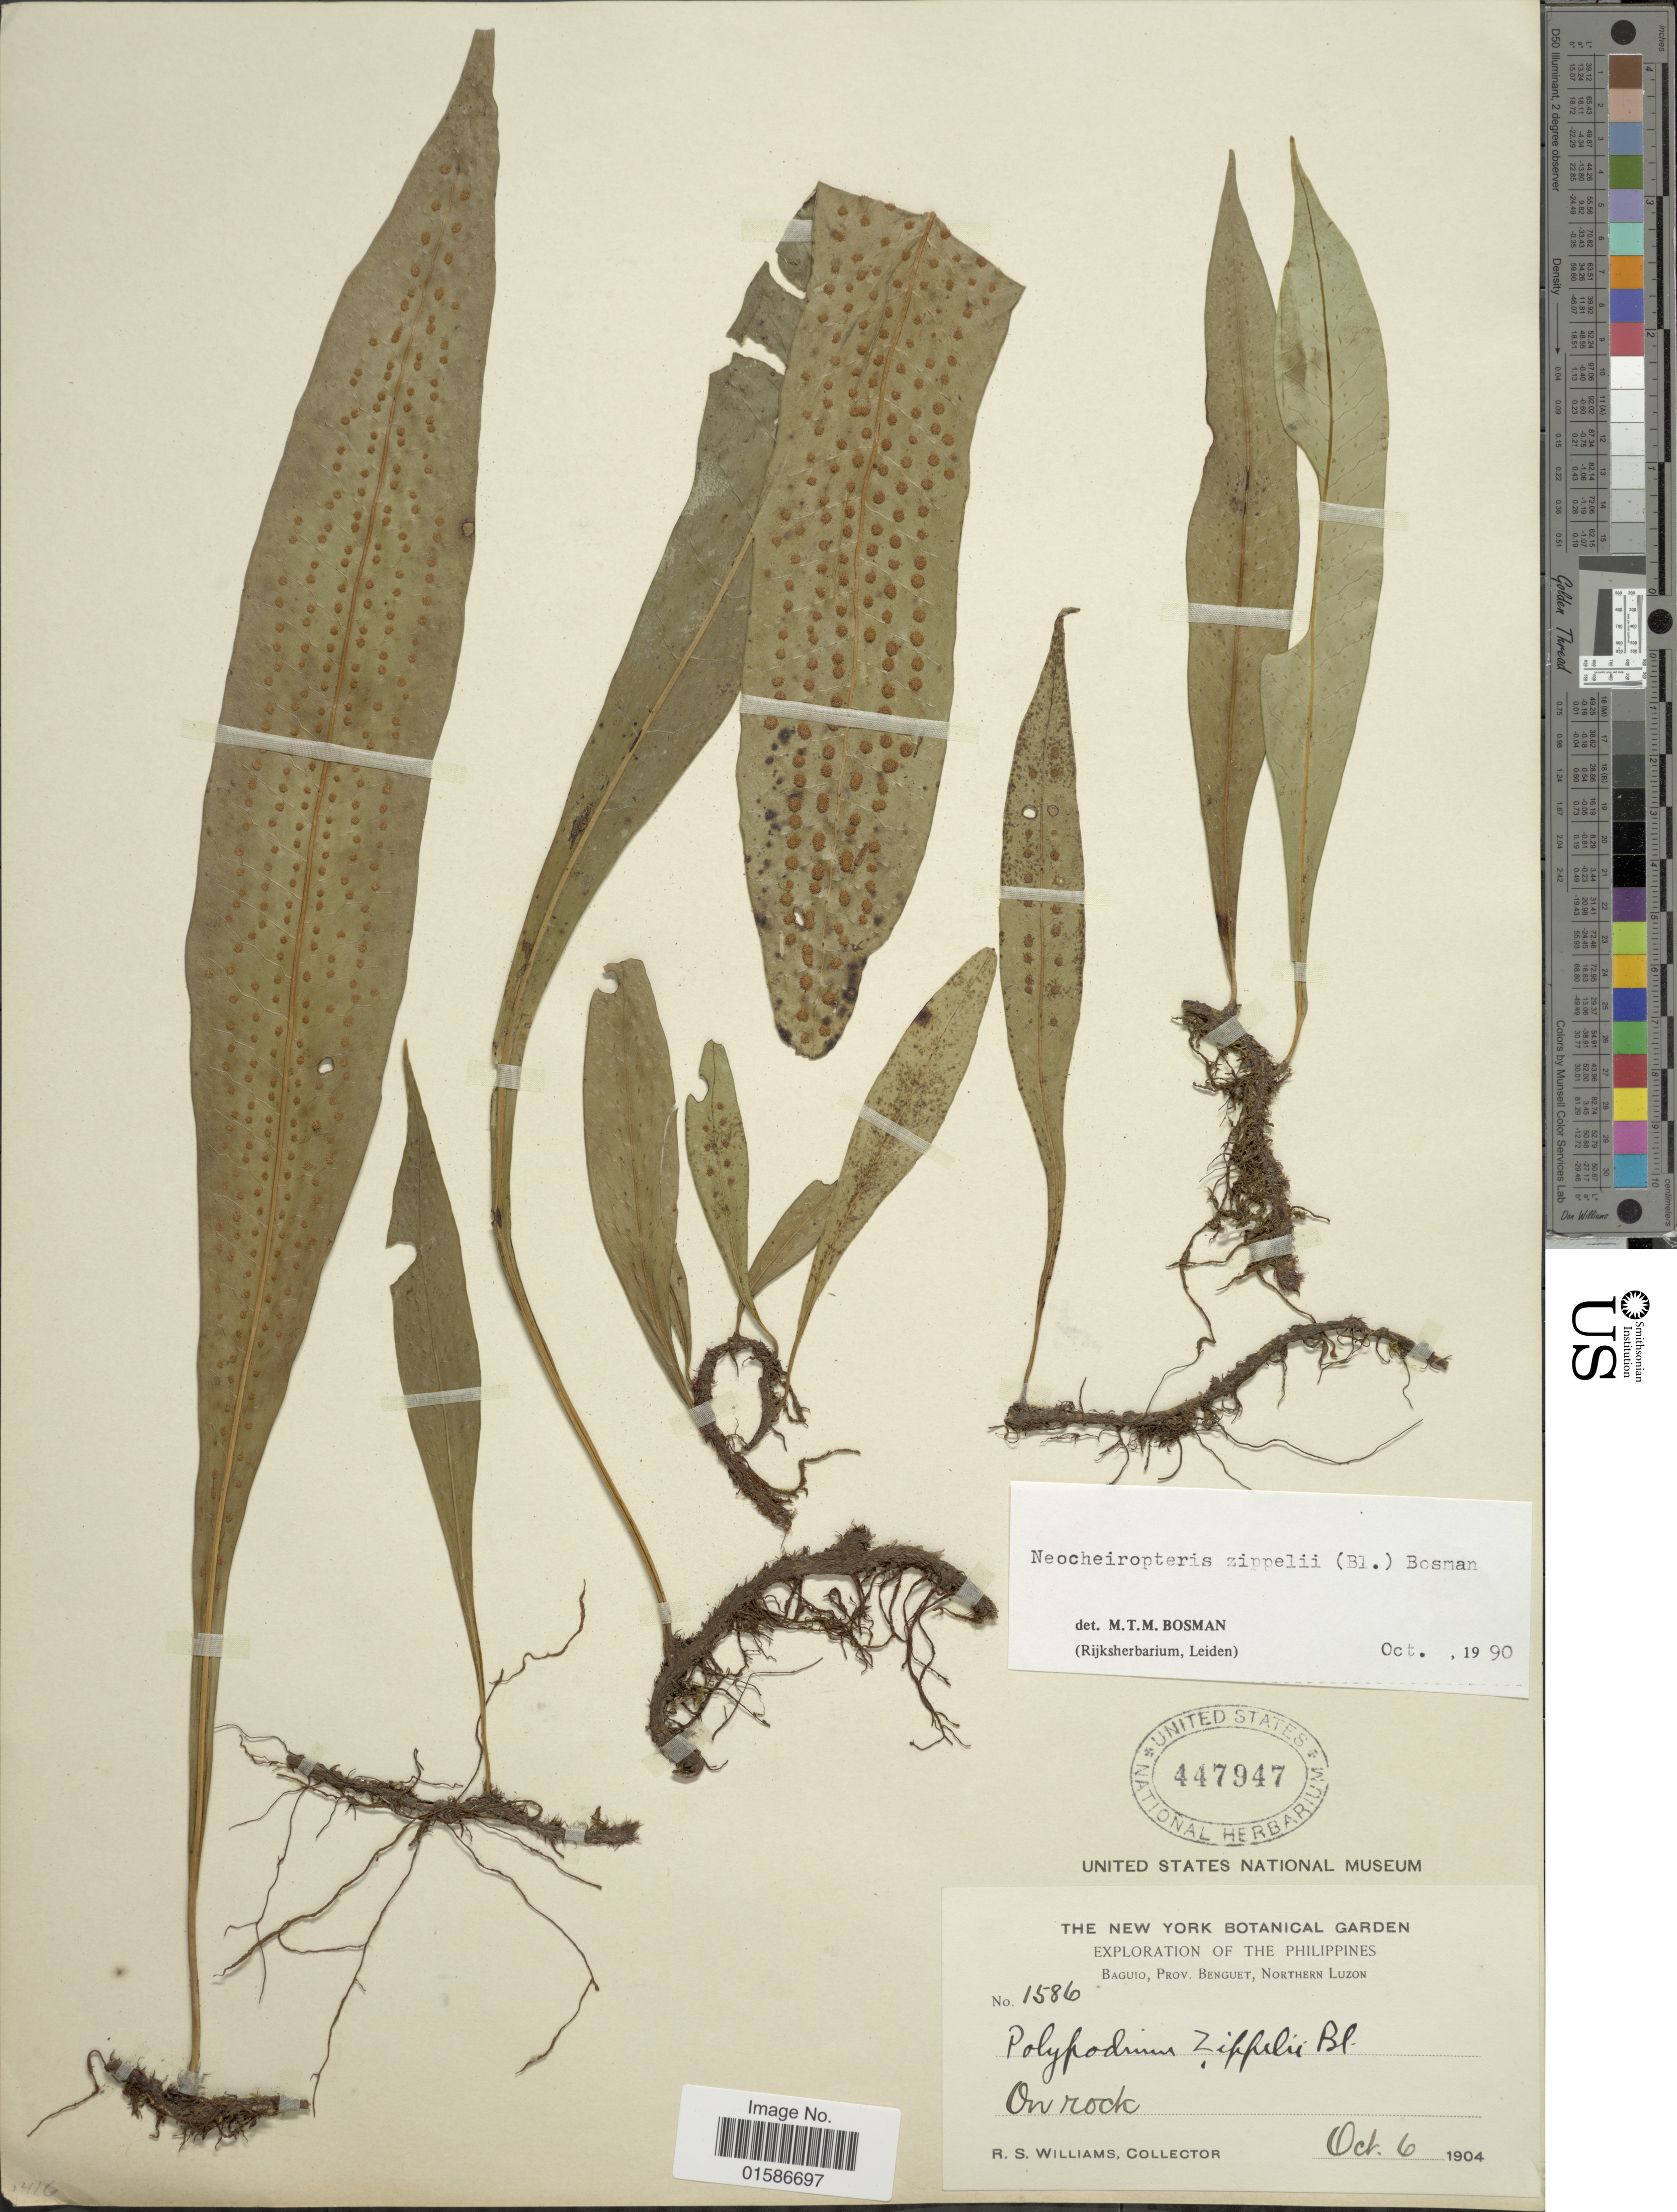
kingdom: Plantae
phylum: Tracheophyta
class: Polypodiopsida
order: Polypodiales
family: Polypodiaceae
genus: Neolepisorus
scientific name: Neolepisorus zippelii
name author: (Blume) Li S. Wang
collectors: R. S. Williams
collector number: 1586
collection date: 1904-10-06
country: Philippines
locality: Baguio, Prov. Benguet, Northern Luzon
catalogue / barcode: US 447947